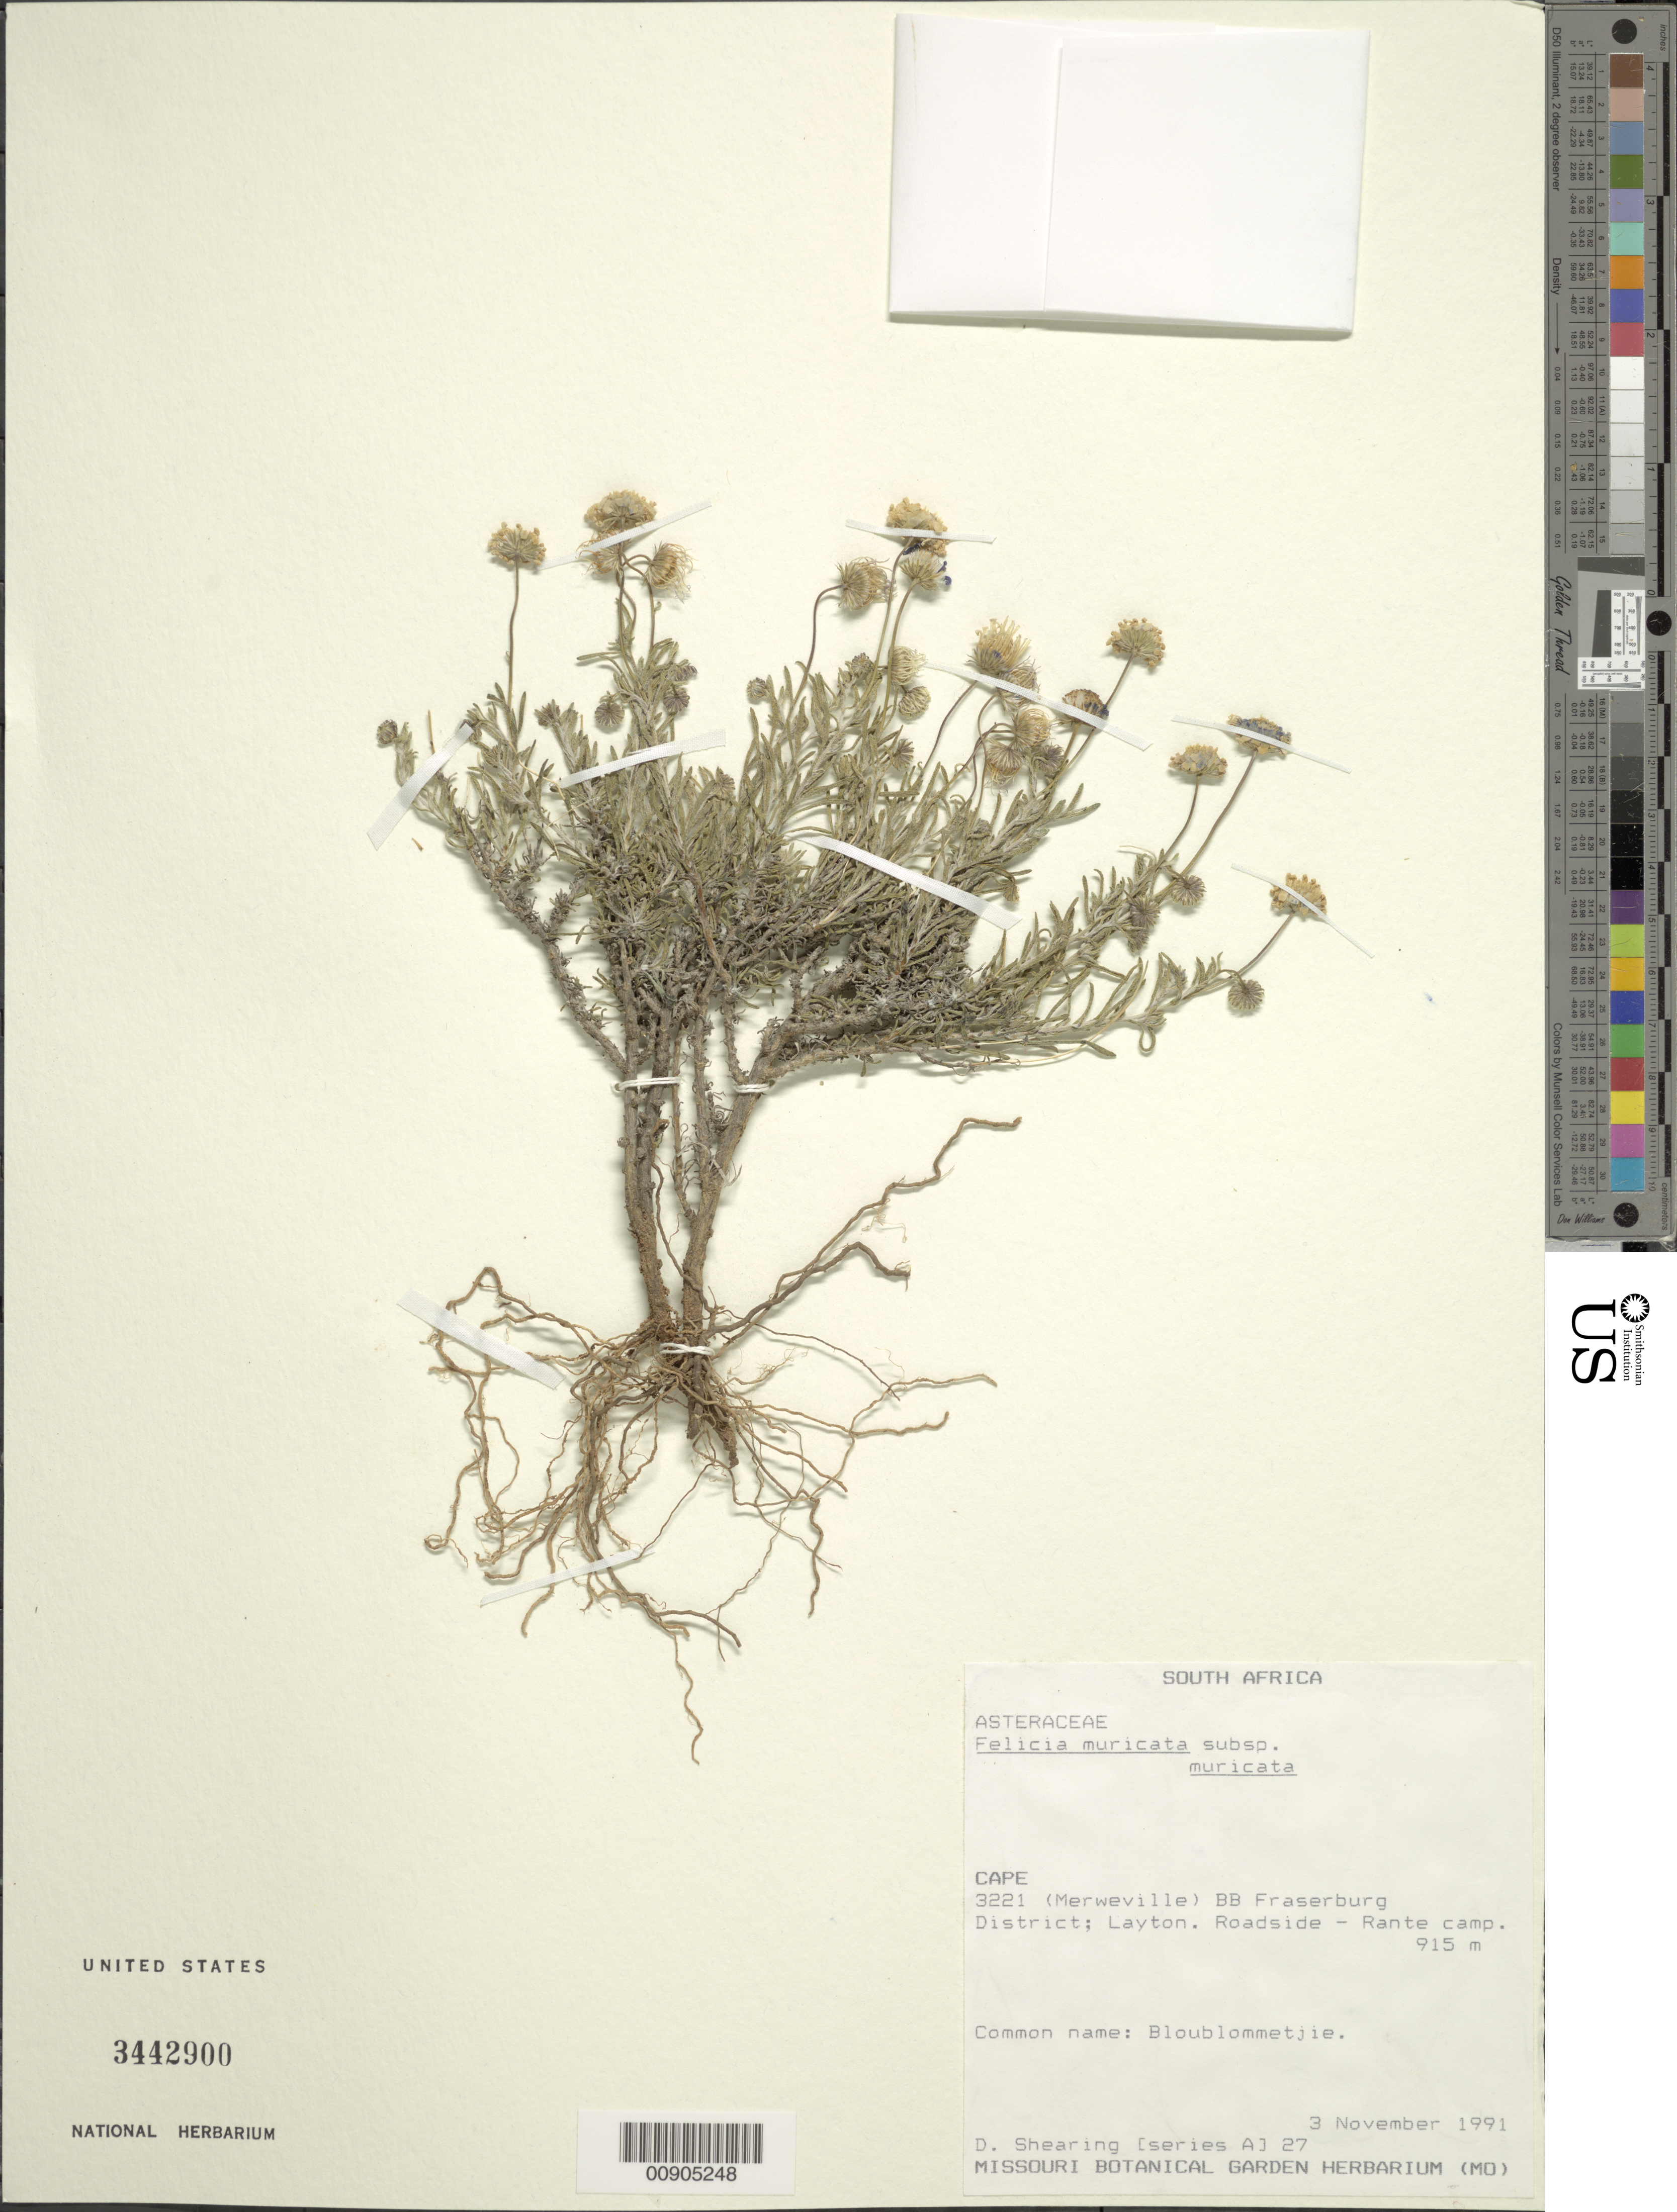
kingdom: Plantae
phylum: Tracheophyta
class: Magnoliopsida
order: Asterales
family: Asteraceae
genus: Felicia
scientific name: Felicia muricata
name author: (Thunb.) Nees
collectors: D. Shearing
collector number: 27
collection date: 1991-11-03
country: South Africa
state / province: Northern Cape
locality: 3221 (Merweville) BB, Fraserburg District; Layton, Rante camp [Cape Province]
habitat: Roadside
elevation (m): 915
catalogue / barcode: US 3442900